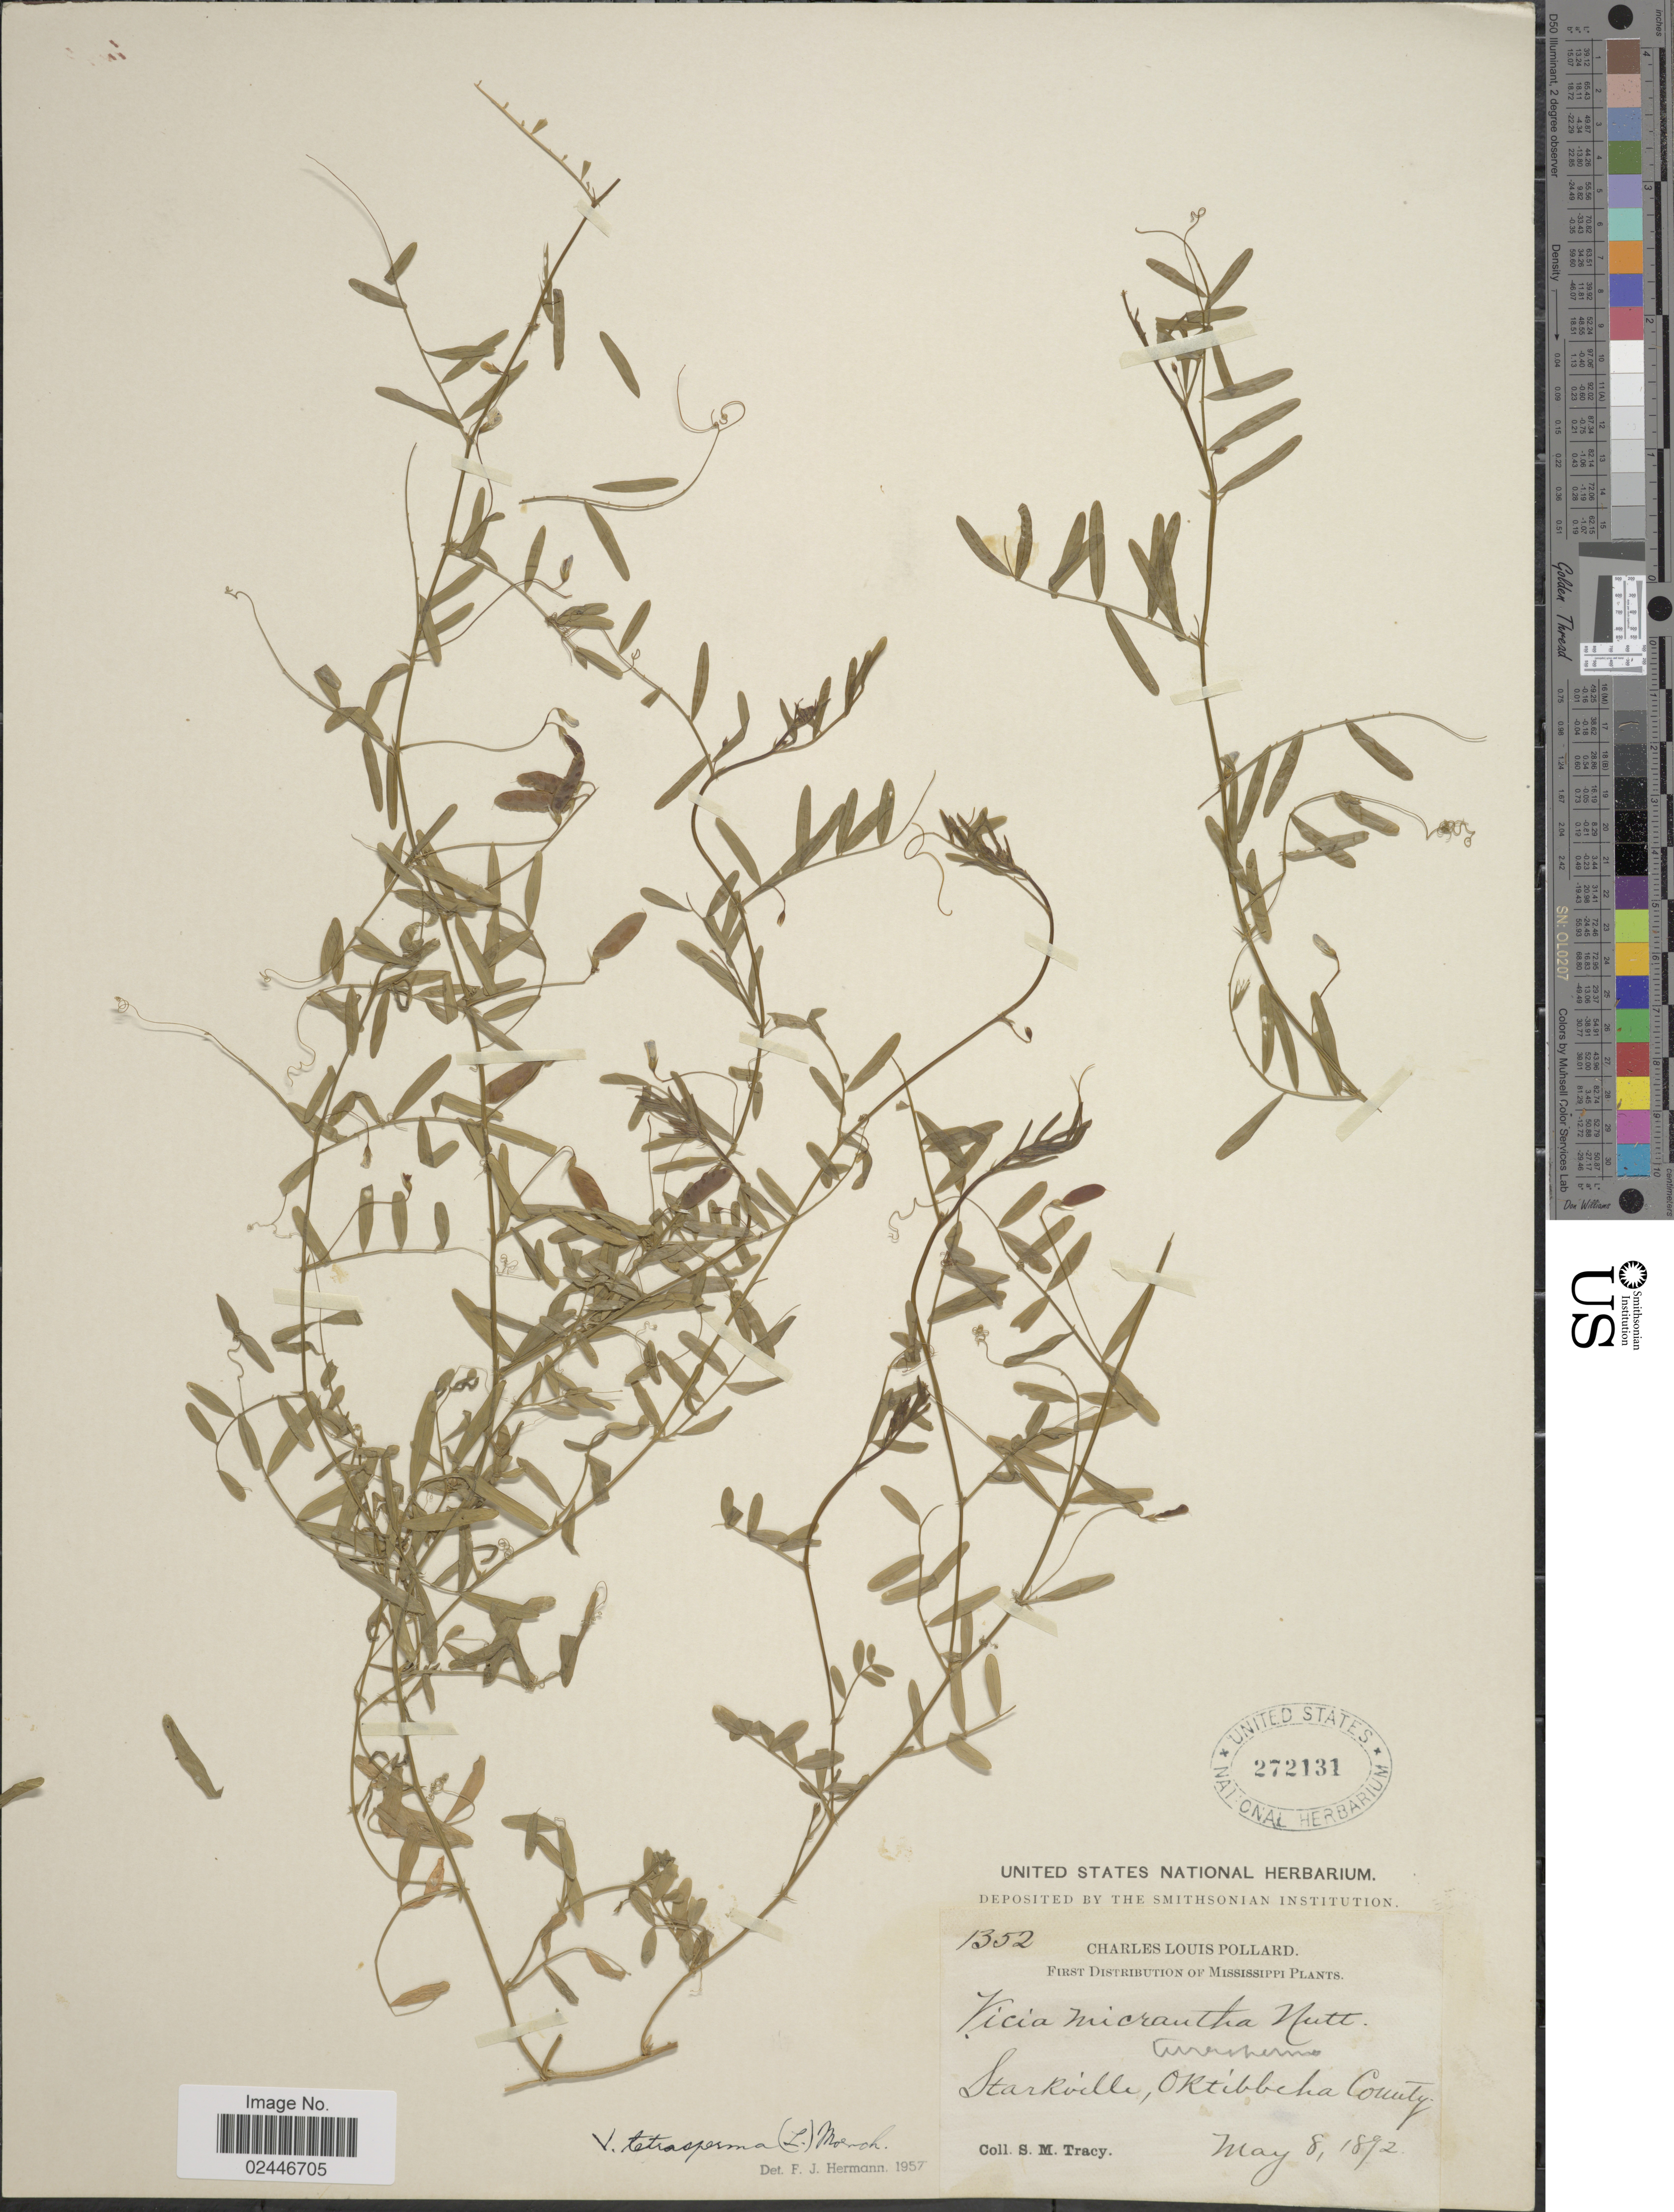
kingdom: Plantae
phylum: Tracheophyta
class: Magnoliopsida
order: Fabales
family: Fabaceae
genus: Vicia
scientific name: Vicia tetrasperma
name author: (L.) Schreb.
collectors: S. M. Tracy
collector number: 1352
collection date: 1892-05-08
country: United States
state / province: Mississippi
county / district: Oktibbeha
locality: Starkville, Oktibbeha County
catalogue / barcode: US 272131